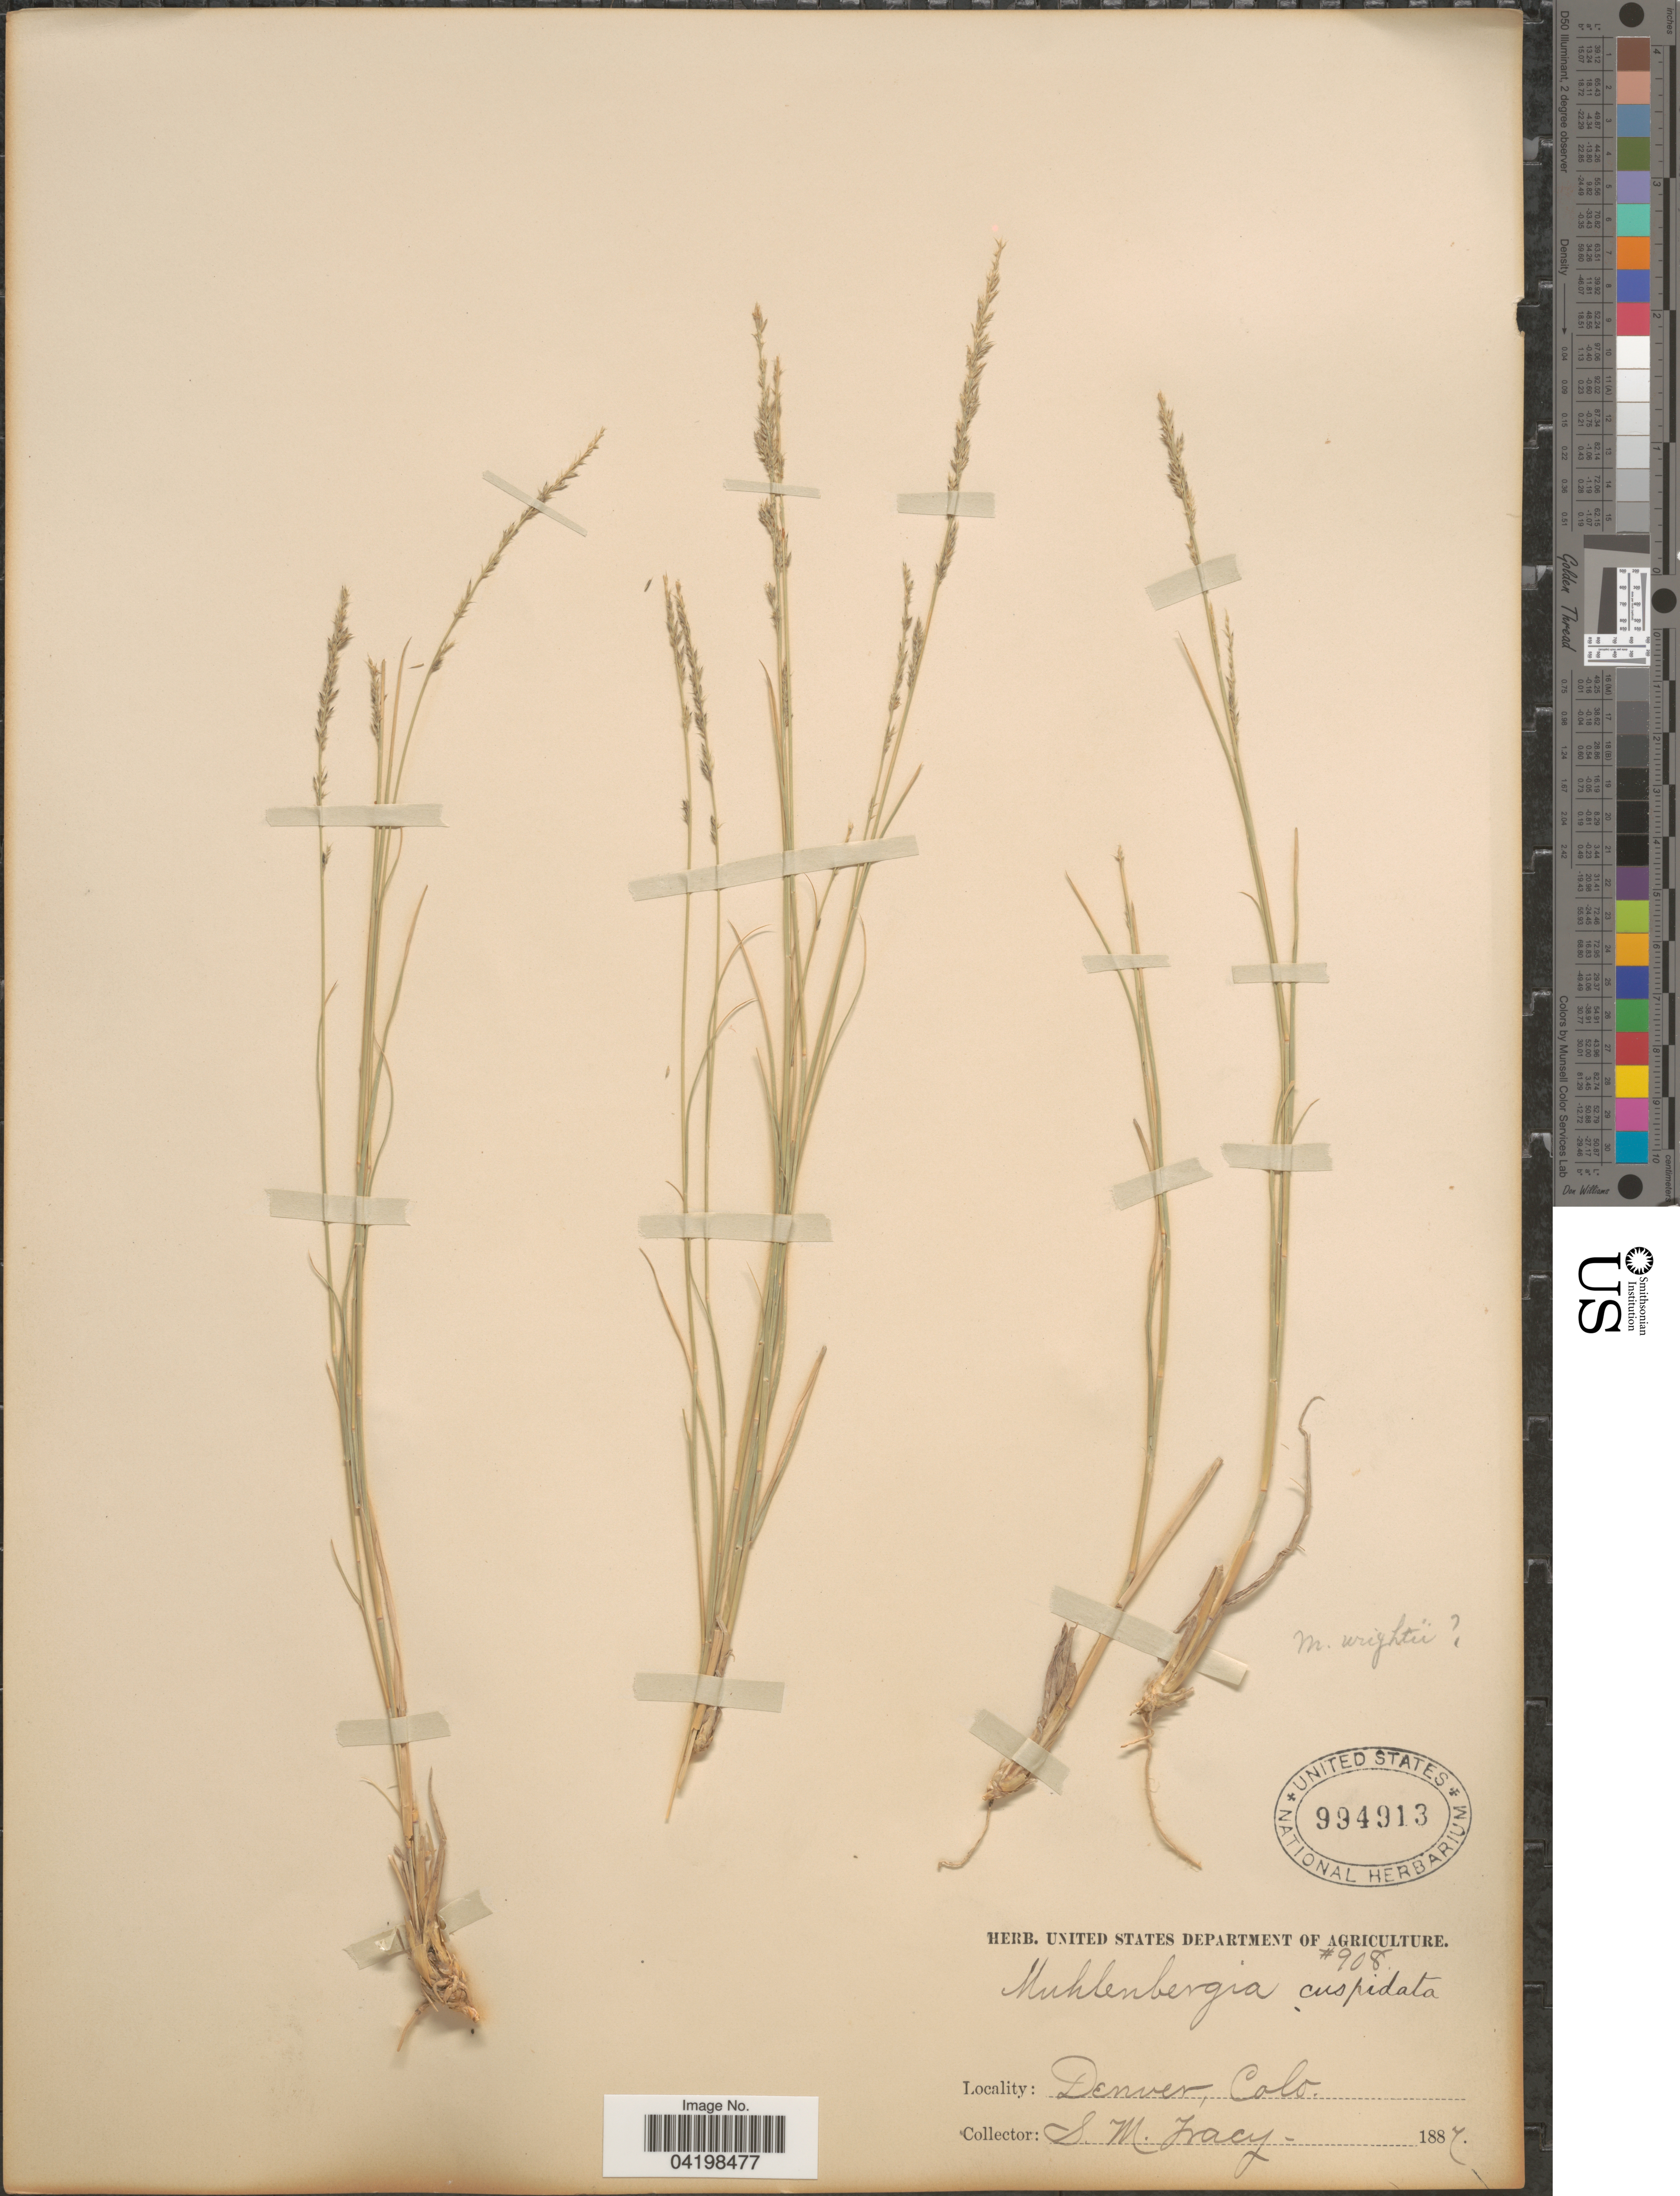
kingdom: Plantae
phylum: Tracheophyta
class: Liliopsida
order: Poales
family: Poaceae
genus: Muhlenbergia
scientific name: Muhlenbergia wrightii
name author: Vasey ex J.M. Coult.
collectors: S. M. Tracy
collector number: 908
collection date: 1887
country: United States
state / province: Colorado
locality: Denver.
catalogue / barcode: US 994913